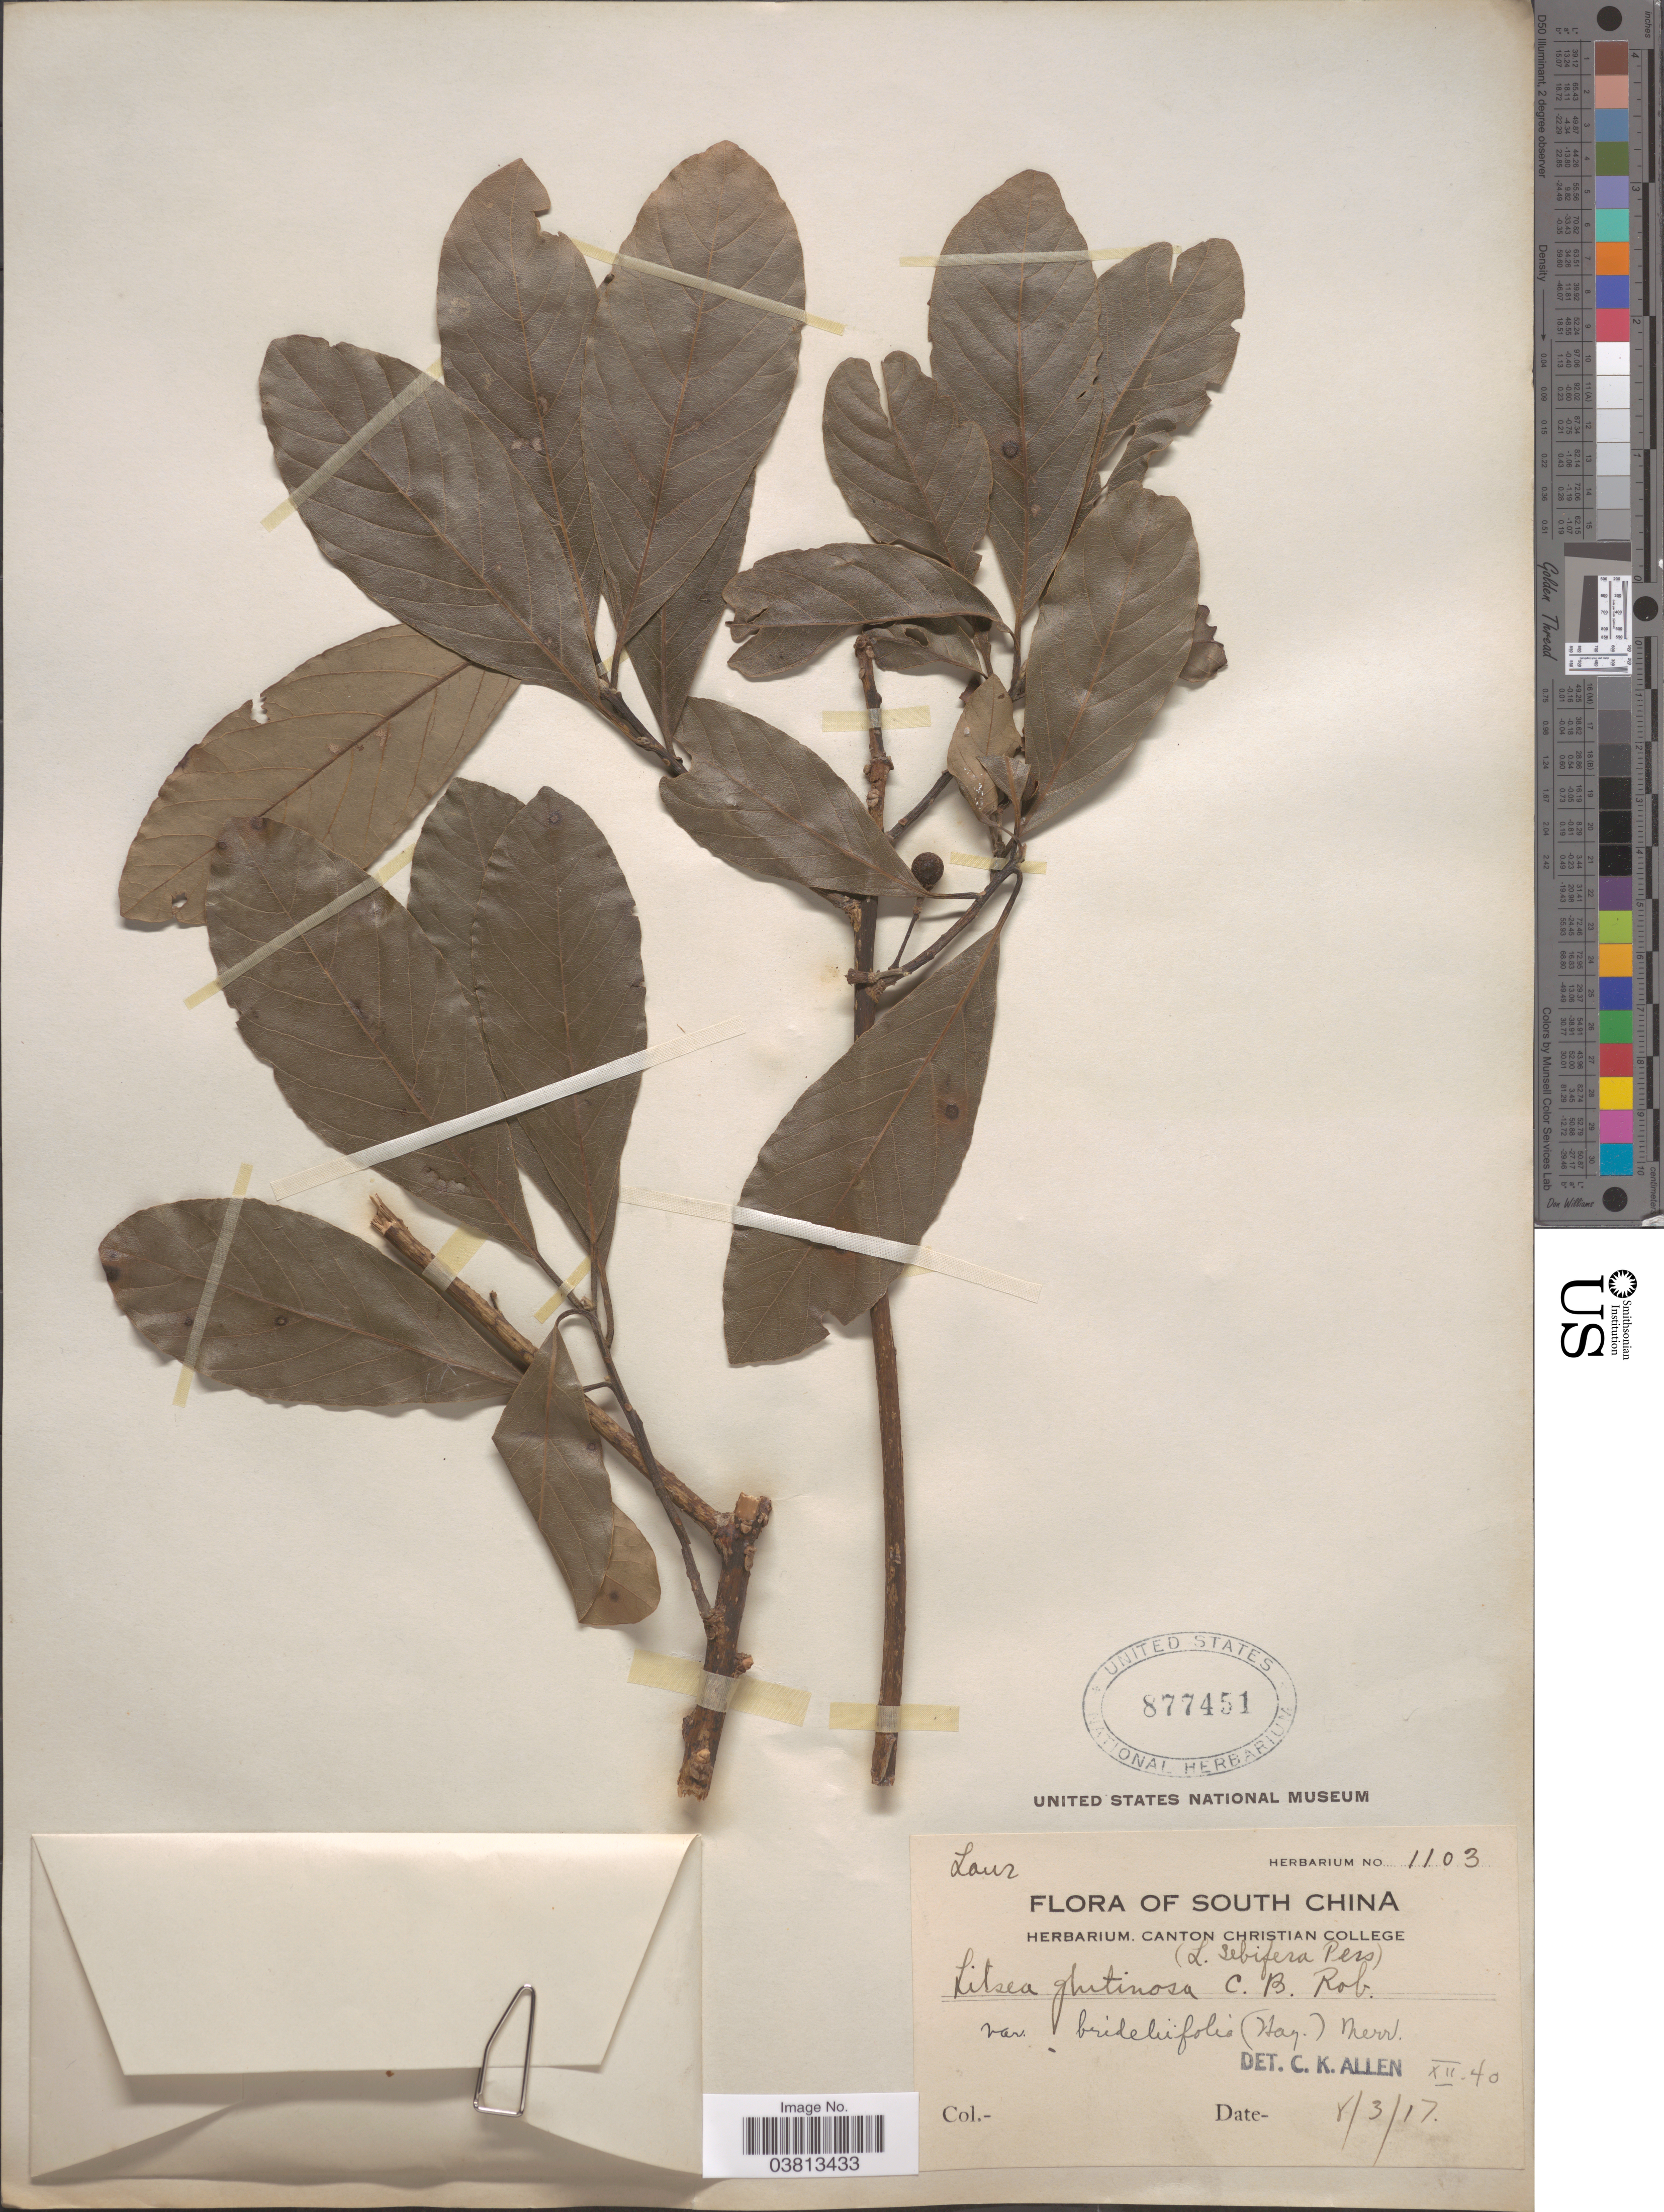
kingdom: Plantae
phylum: Tracheophyta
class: Magnoliopsida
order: Laurales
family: Lauraceae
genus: Litsea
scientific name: Litsea glutinosa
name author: (Lour.) C.B. Rob.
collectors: ex herb. Canton Christian College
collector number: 1103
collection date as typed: Transcribed d/m/y: 8/3/17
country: China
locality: South China.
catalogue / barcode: US 877451